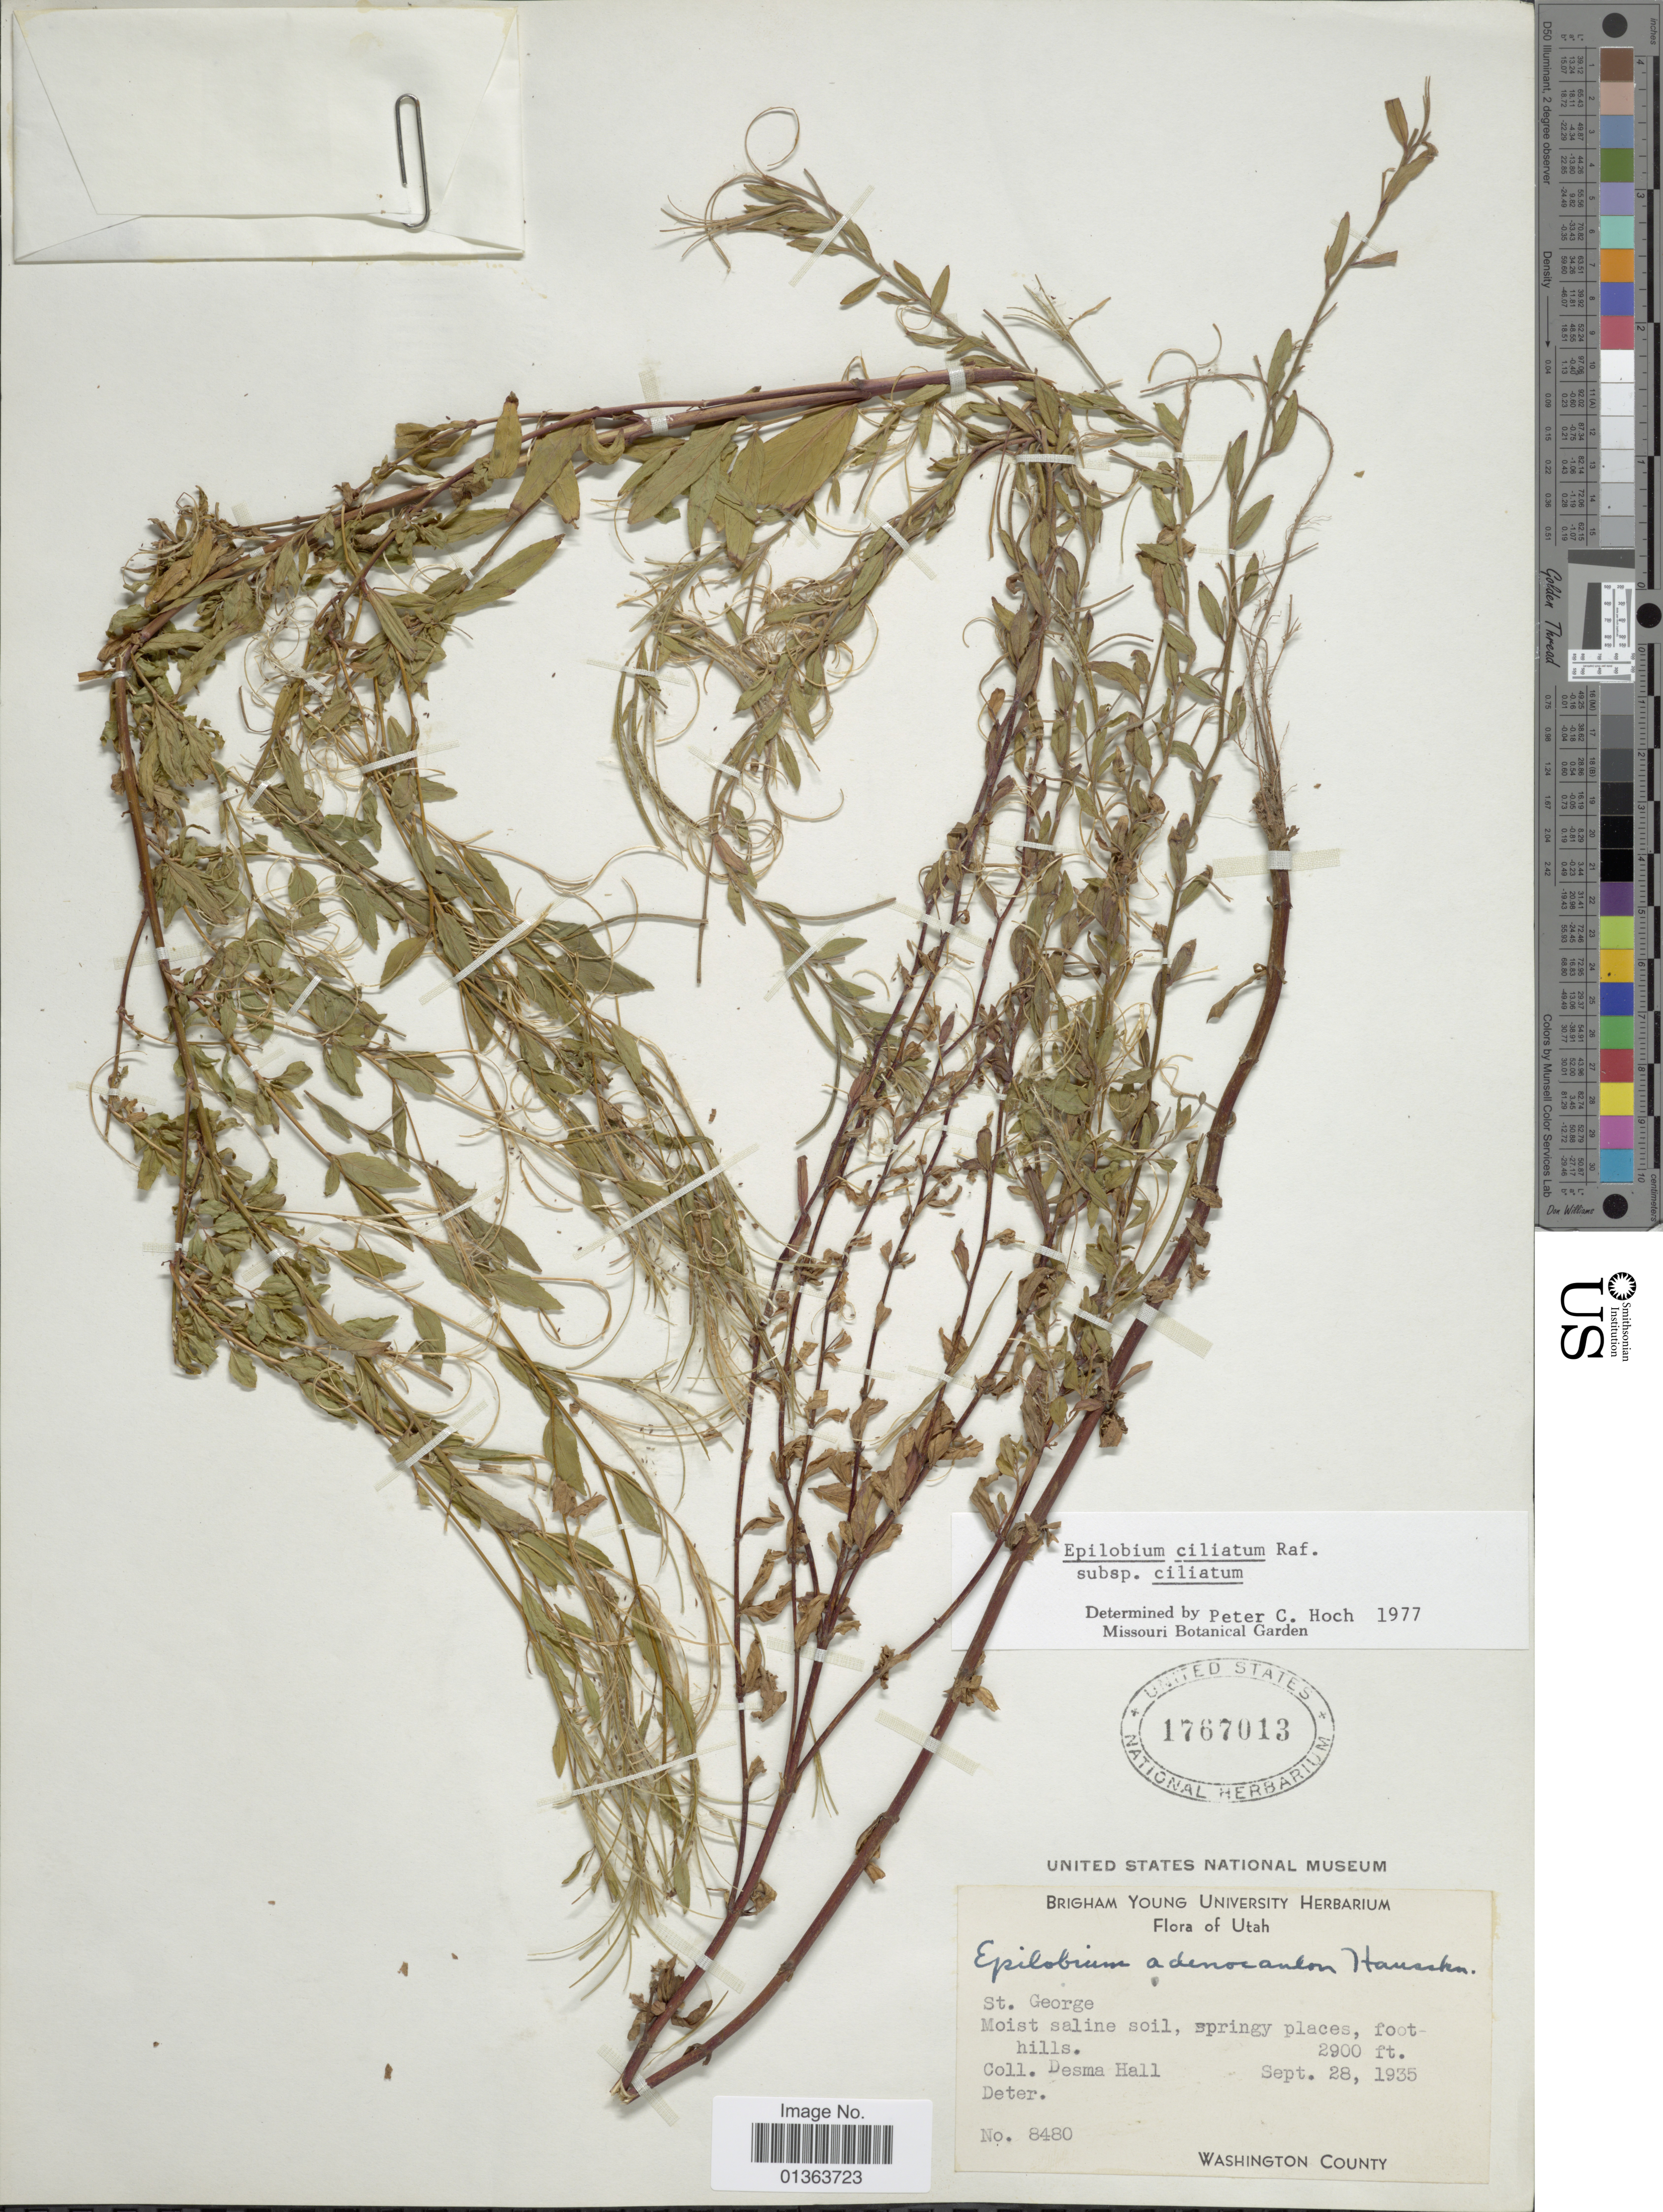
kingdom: Plantae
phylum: Tracheophyta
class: Magnoliopsida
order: Myrtales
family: Onagraceae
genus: Epilobium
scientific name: Epilobium ciliatum subsp. ciliatum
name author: Raf.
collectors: D. Hall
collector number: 8480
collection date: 1935-09-28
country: United States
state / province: Utah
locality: St. George.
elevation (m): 884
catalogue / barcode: US 1767013